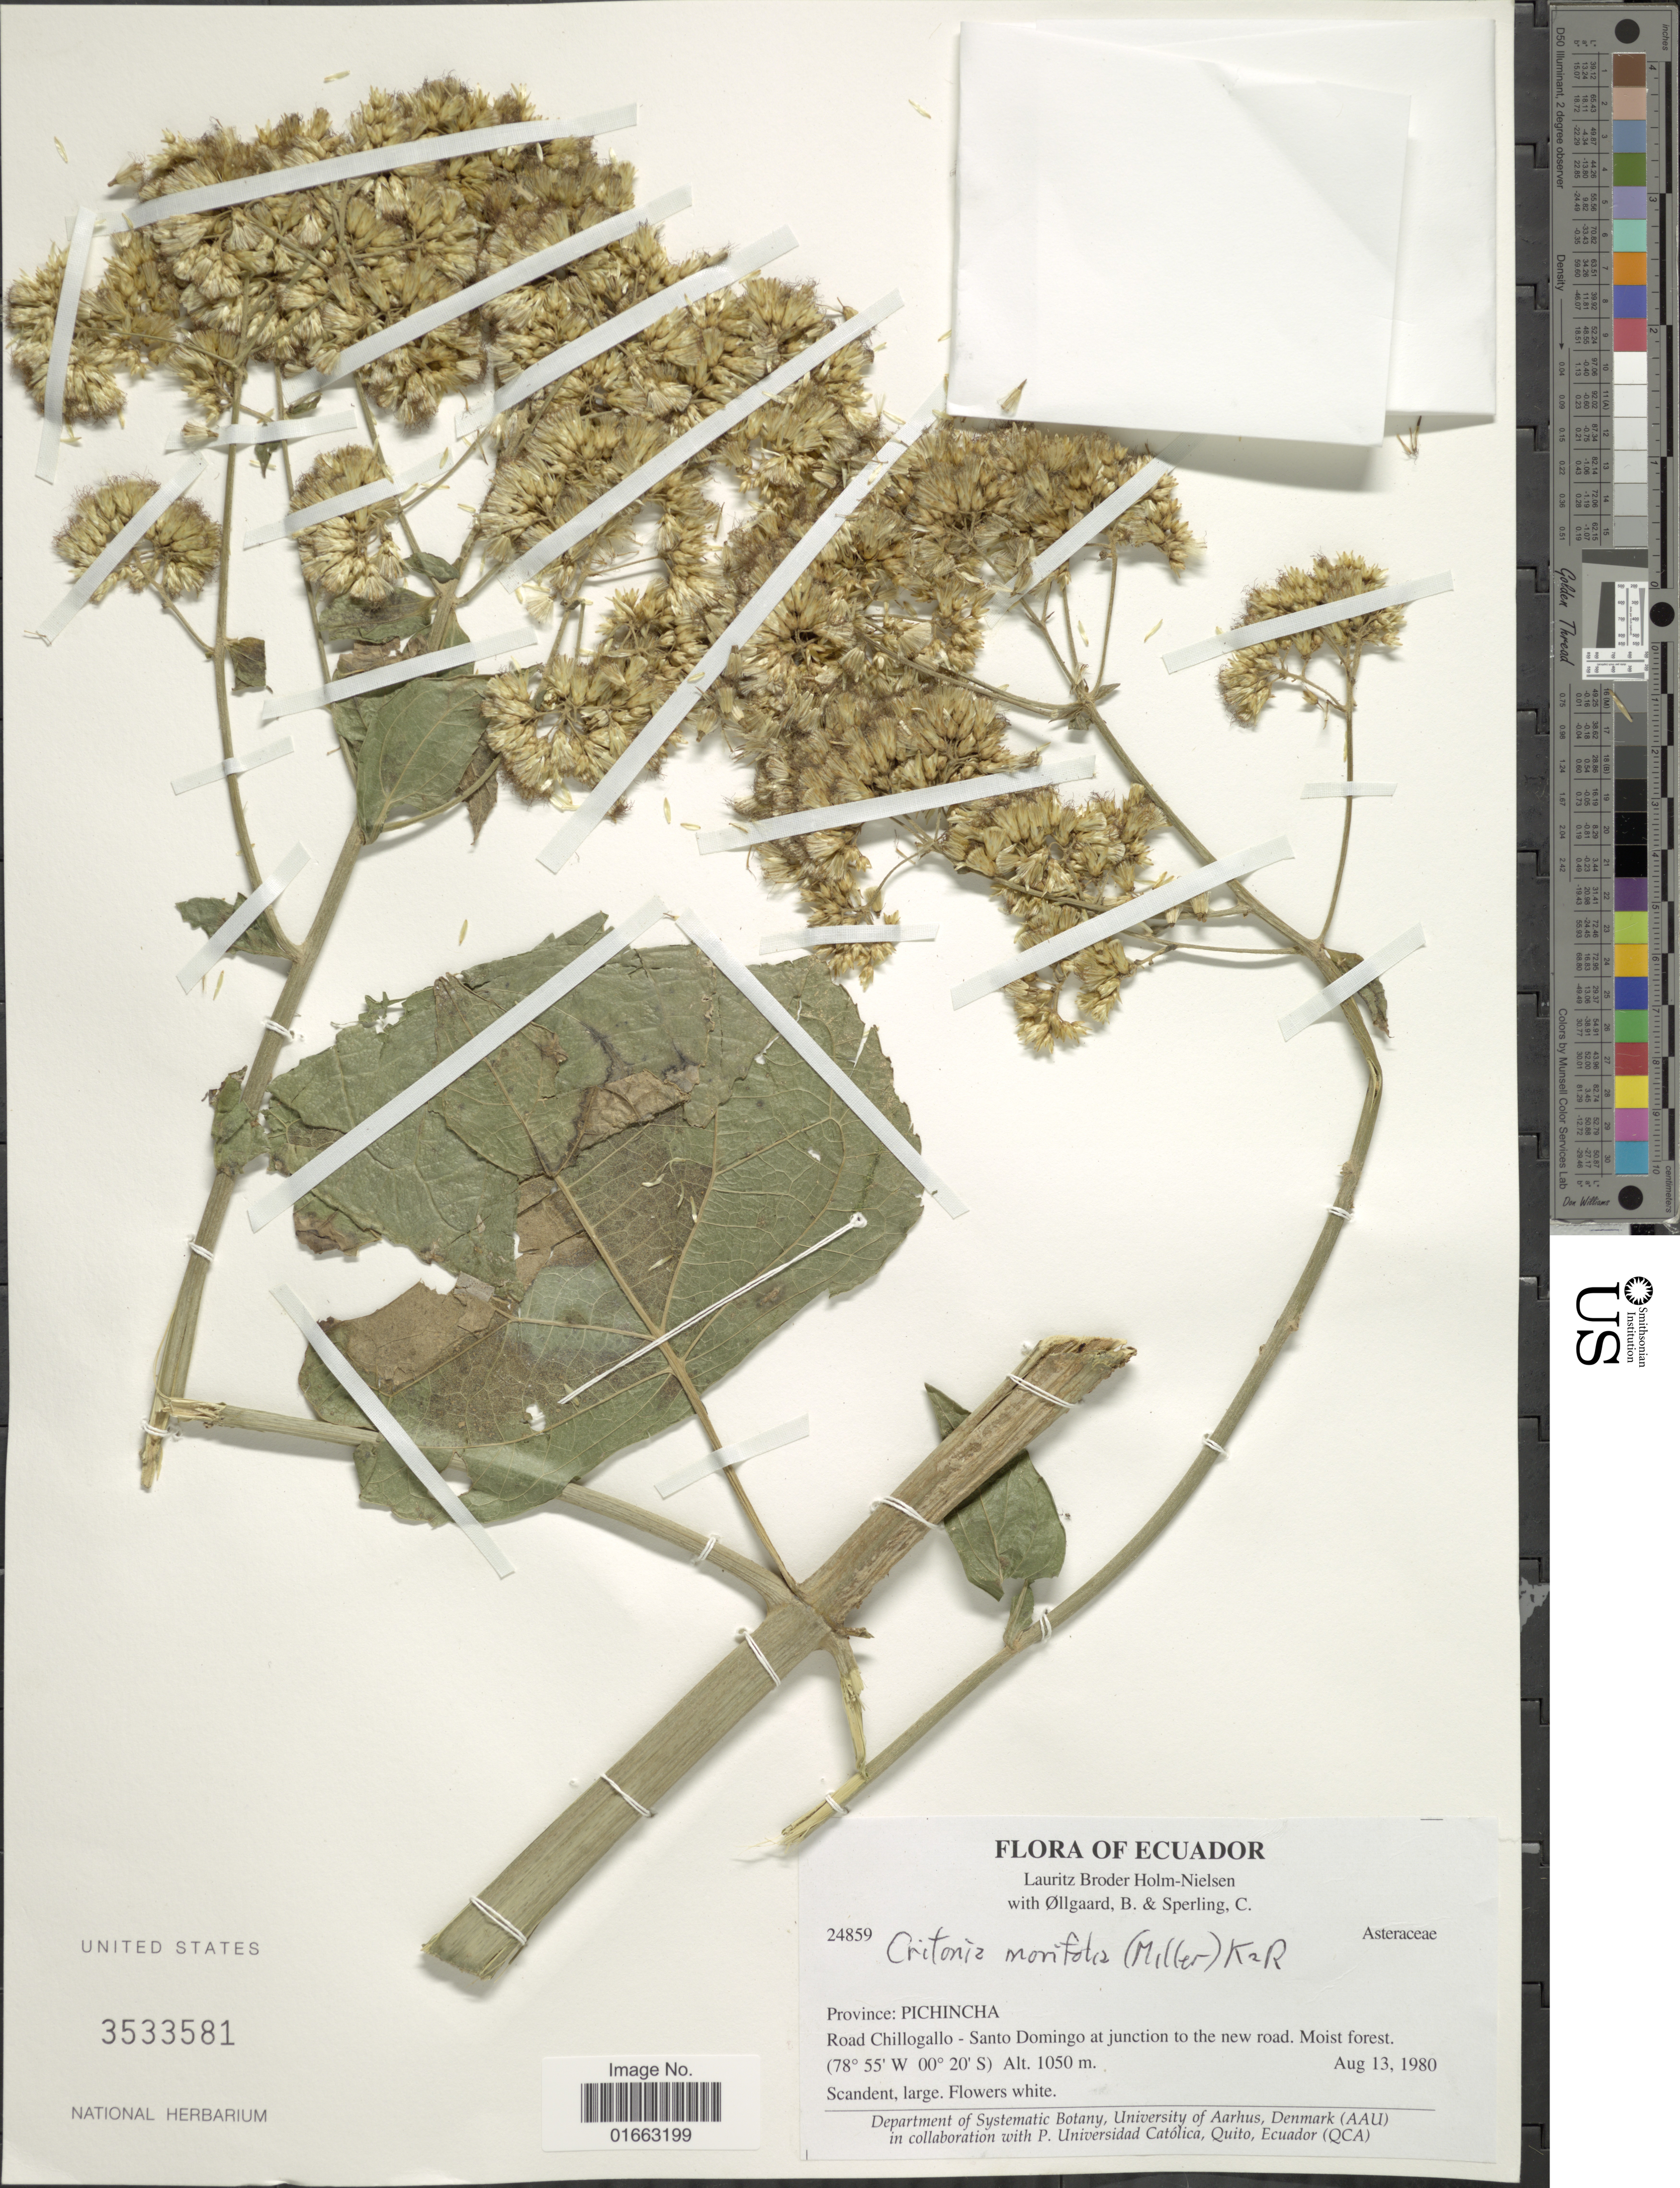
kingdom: Plantae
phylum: Tracheophyta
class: Magnoliopsida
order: Asterales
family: Asteraceae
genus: Critonia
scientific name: Critonia morifolia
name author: (Mill.) R.M. King & H. Rob.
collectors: L. B. Holm-Nielsen, B. Øllgaard & C. Sperling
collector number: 24859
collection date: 1980-08-13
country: Ecuador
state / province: Pichincha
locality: Road Chillogallo- Santo Domingo at junction to the new road, Moist forest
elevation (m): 1050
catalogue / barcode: US 3533581